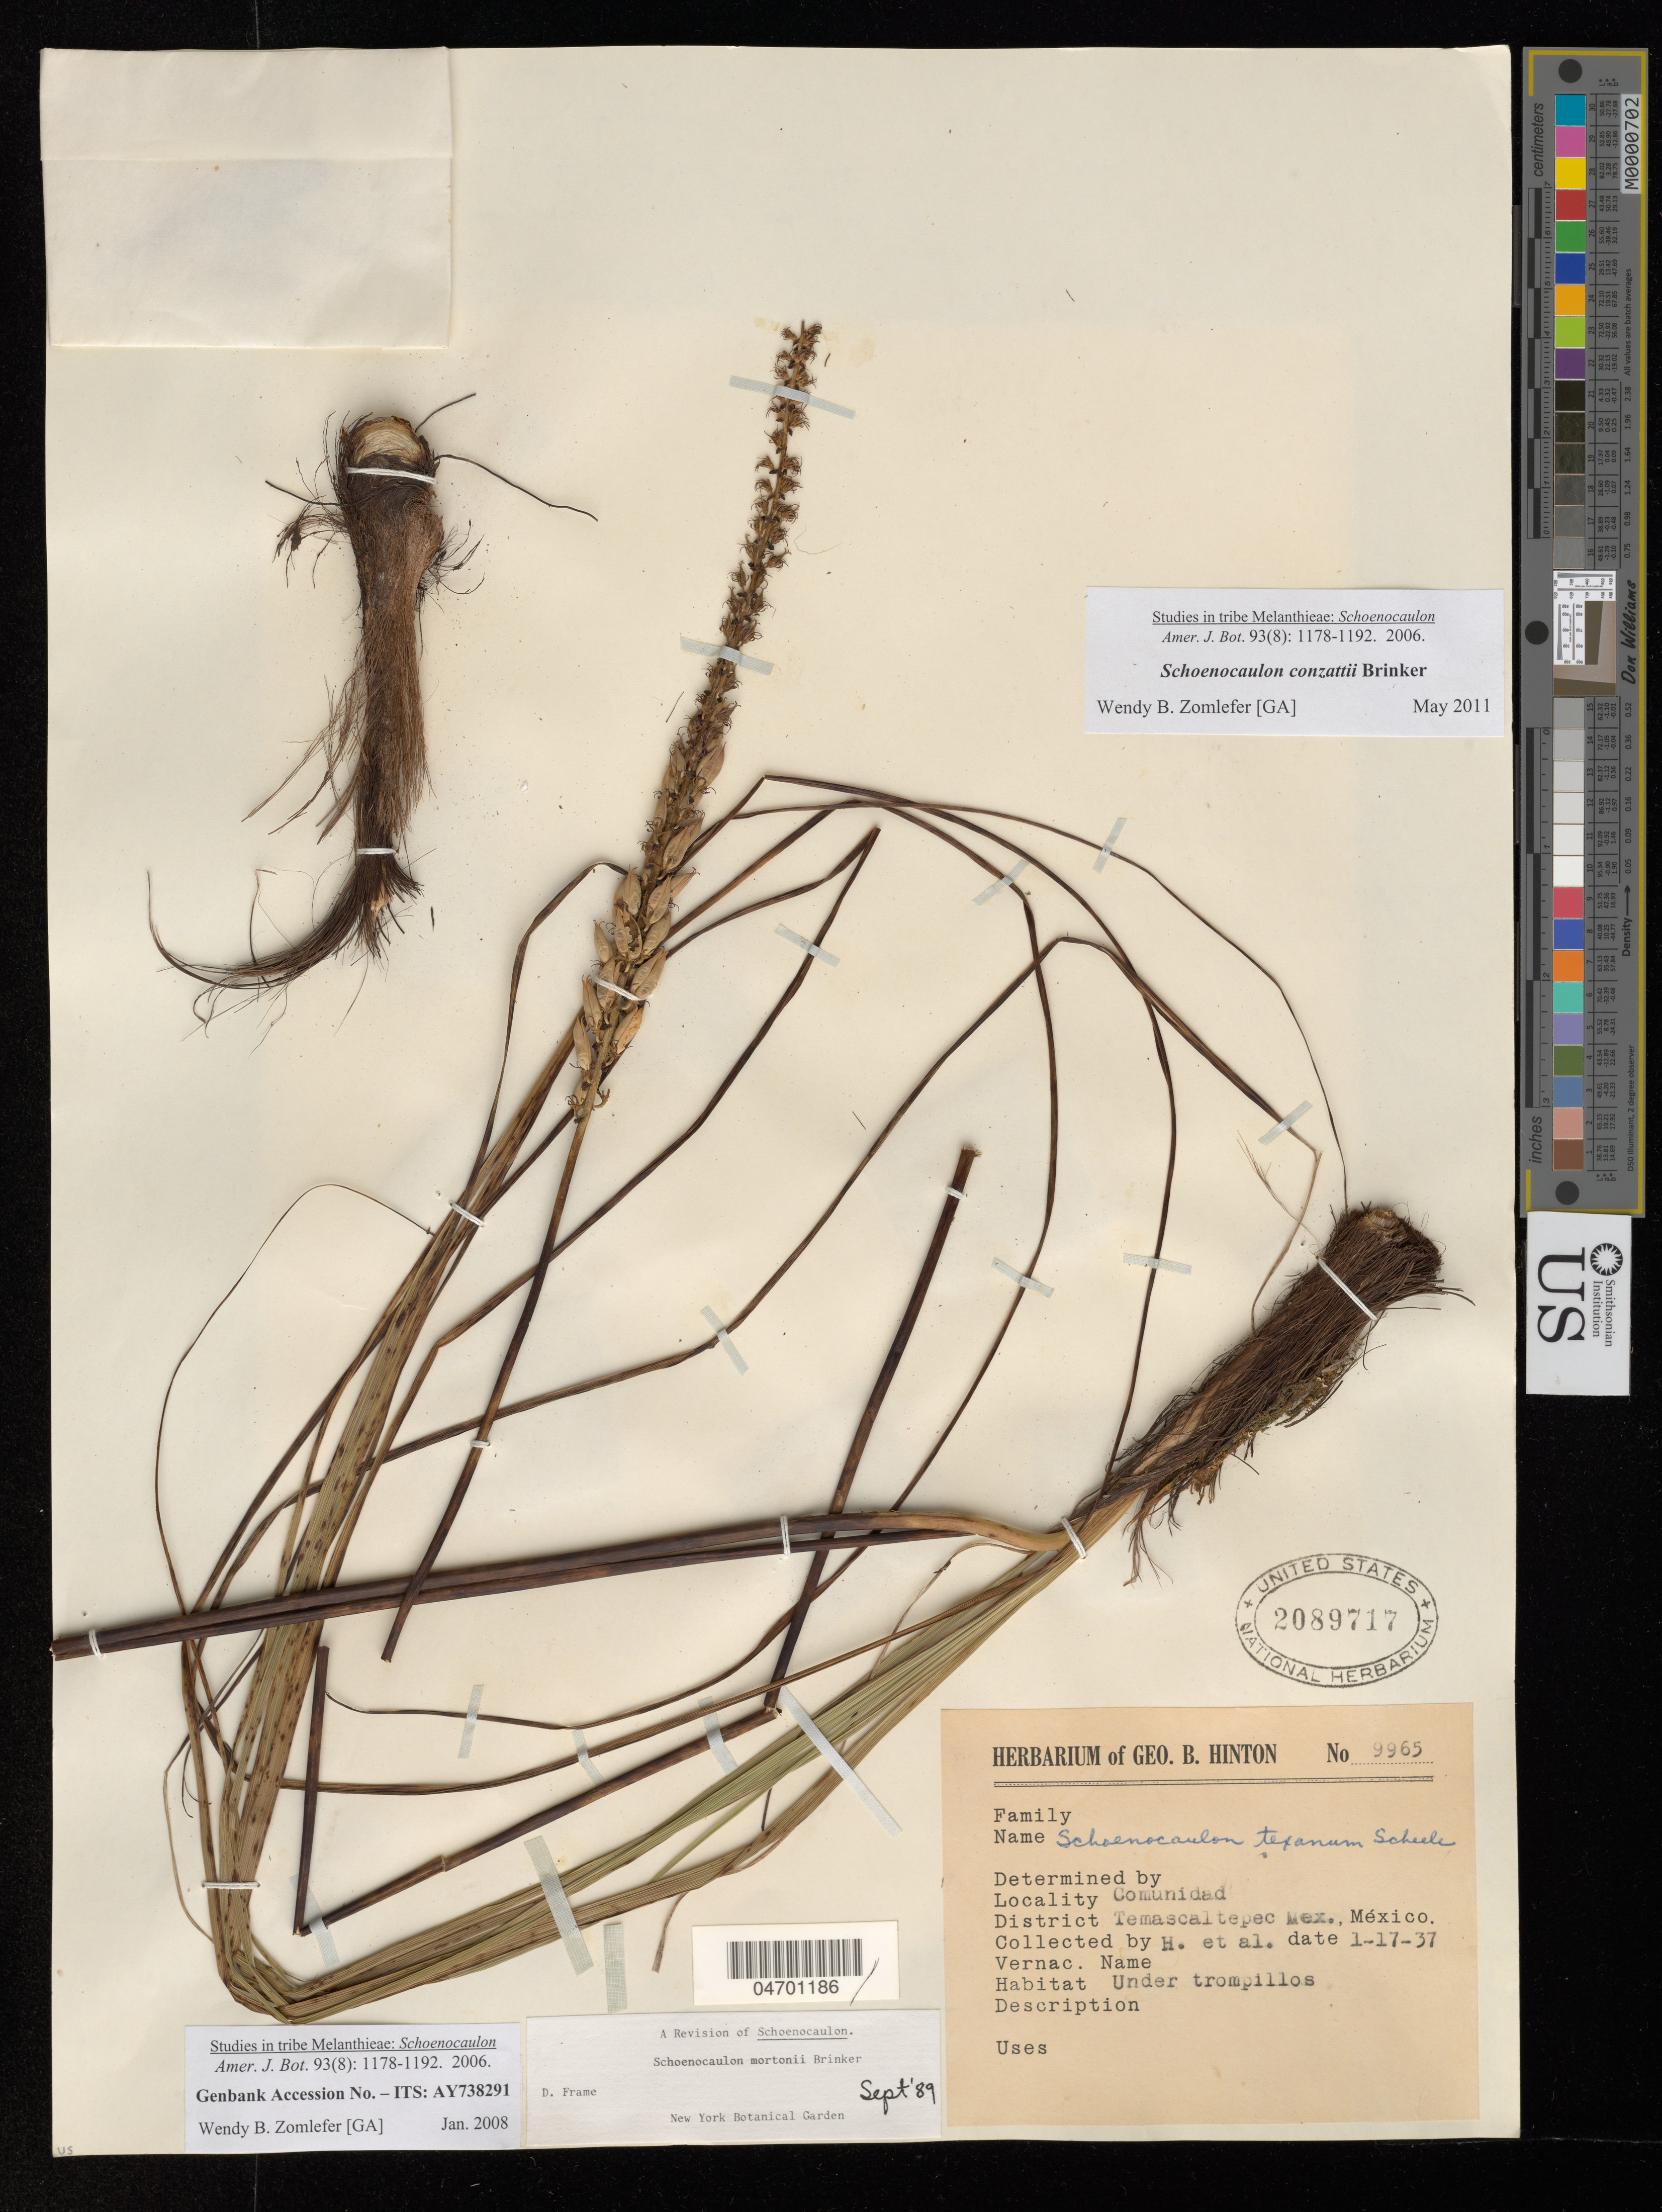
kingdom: Plantae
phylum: Tracheophyta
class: Liliopsida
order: Liliales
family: Melanthiaceae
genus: Schoenocaulon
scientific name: Schoenocaulon conzattii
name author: Brinker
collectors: G. B. Hinton & et al.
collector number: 9965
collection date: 1937-01-17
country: Mexico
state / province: México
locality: Comunidad. District Temascaltepec.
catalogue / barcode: US 2089717